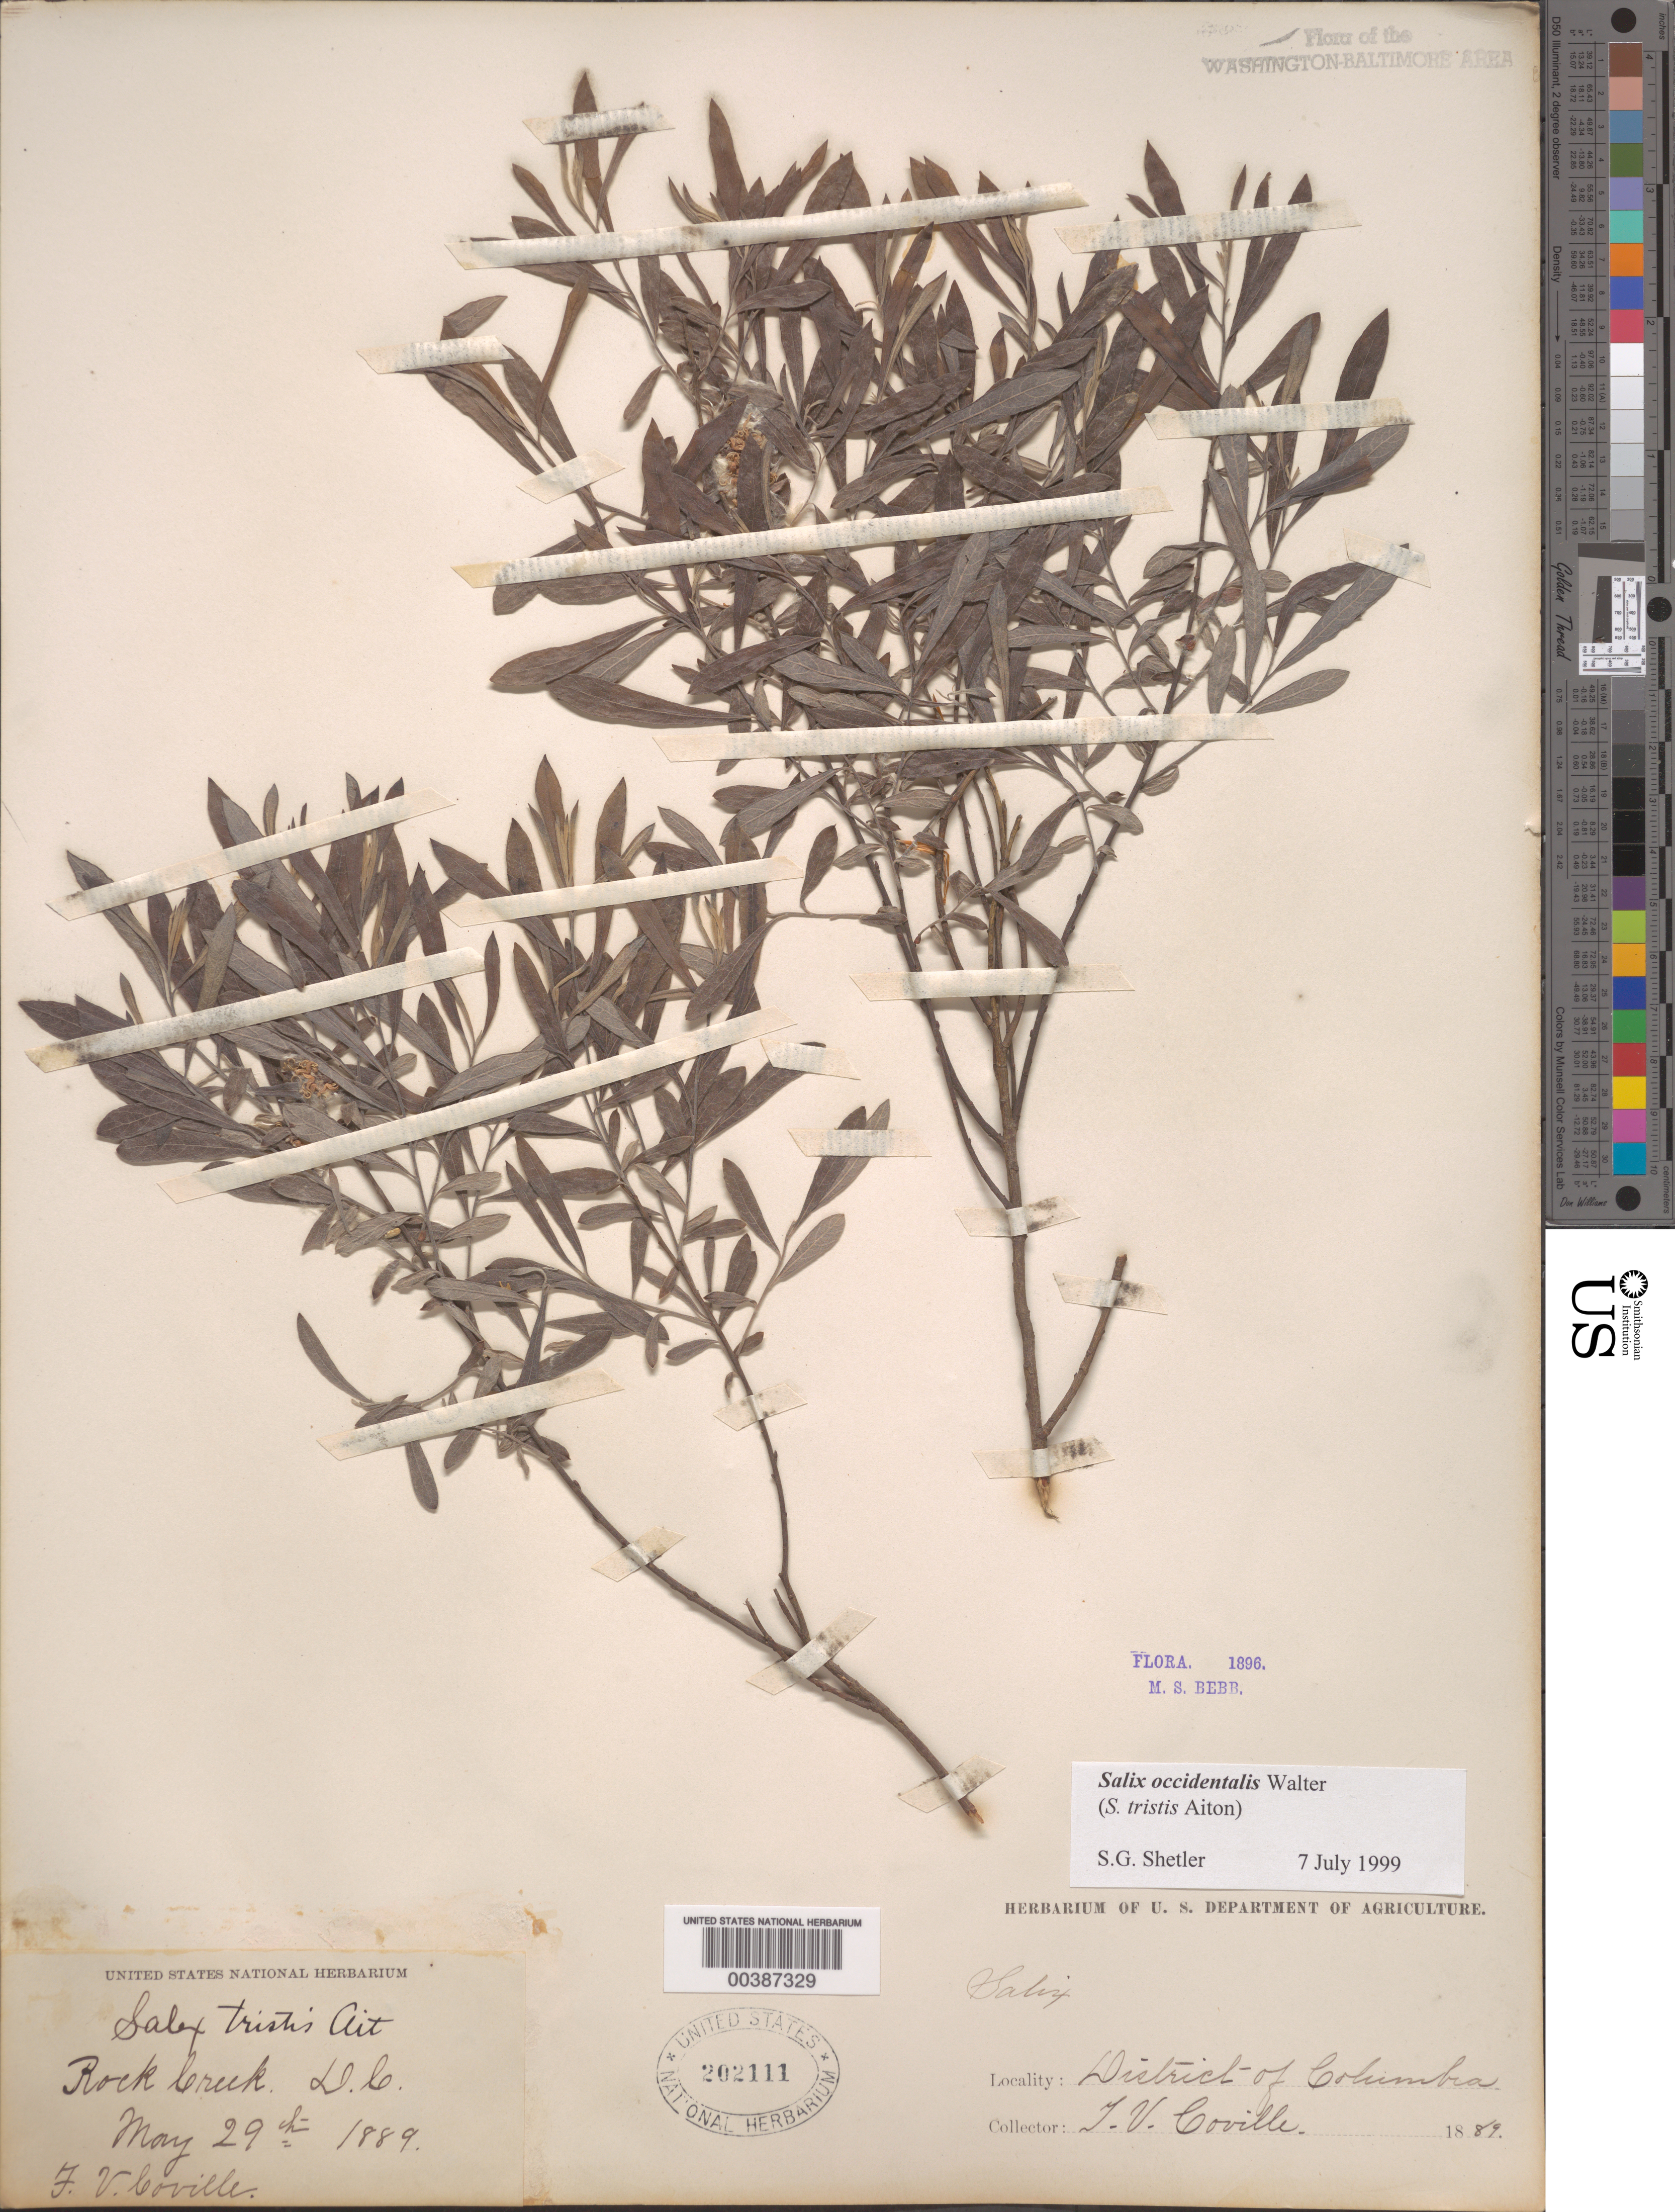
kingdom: Plantae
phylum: Tracheophyta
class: Magnoliopsida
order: Malpighiales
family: Salicaceae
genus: Salix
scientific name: Salix occidentalis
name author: Walter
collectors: F. V. Coville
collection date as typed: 29 May 1889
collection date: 1889-05-29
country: United States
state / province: District of Columbia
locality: Rock Creek Rock Creek Park and Vicinity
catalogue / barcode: US 202111